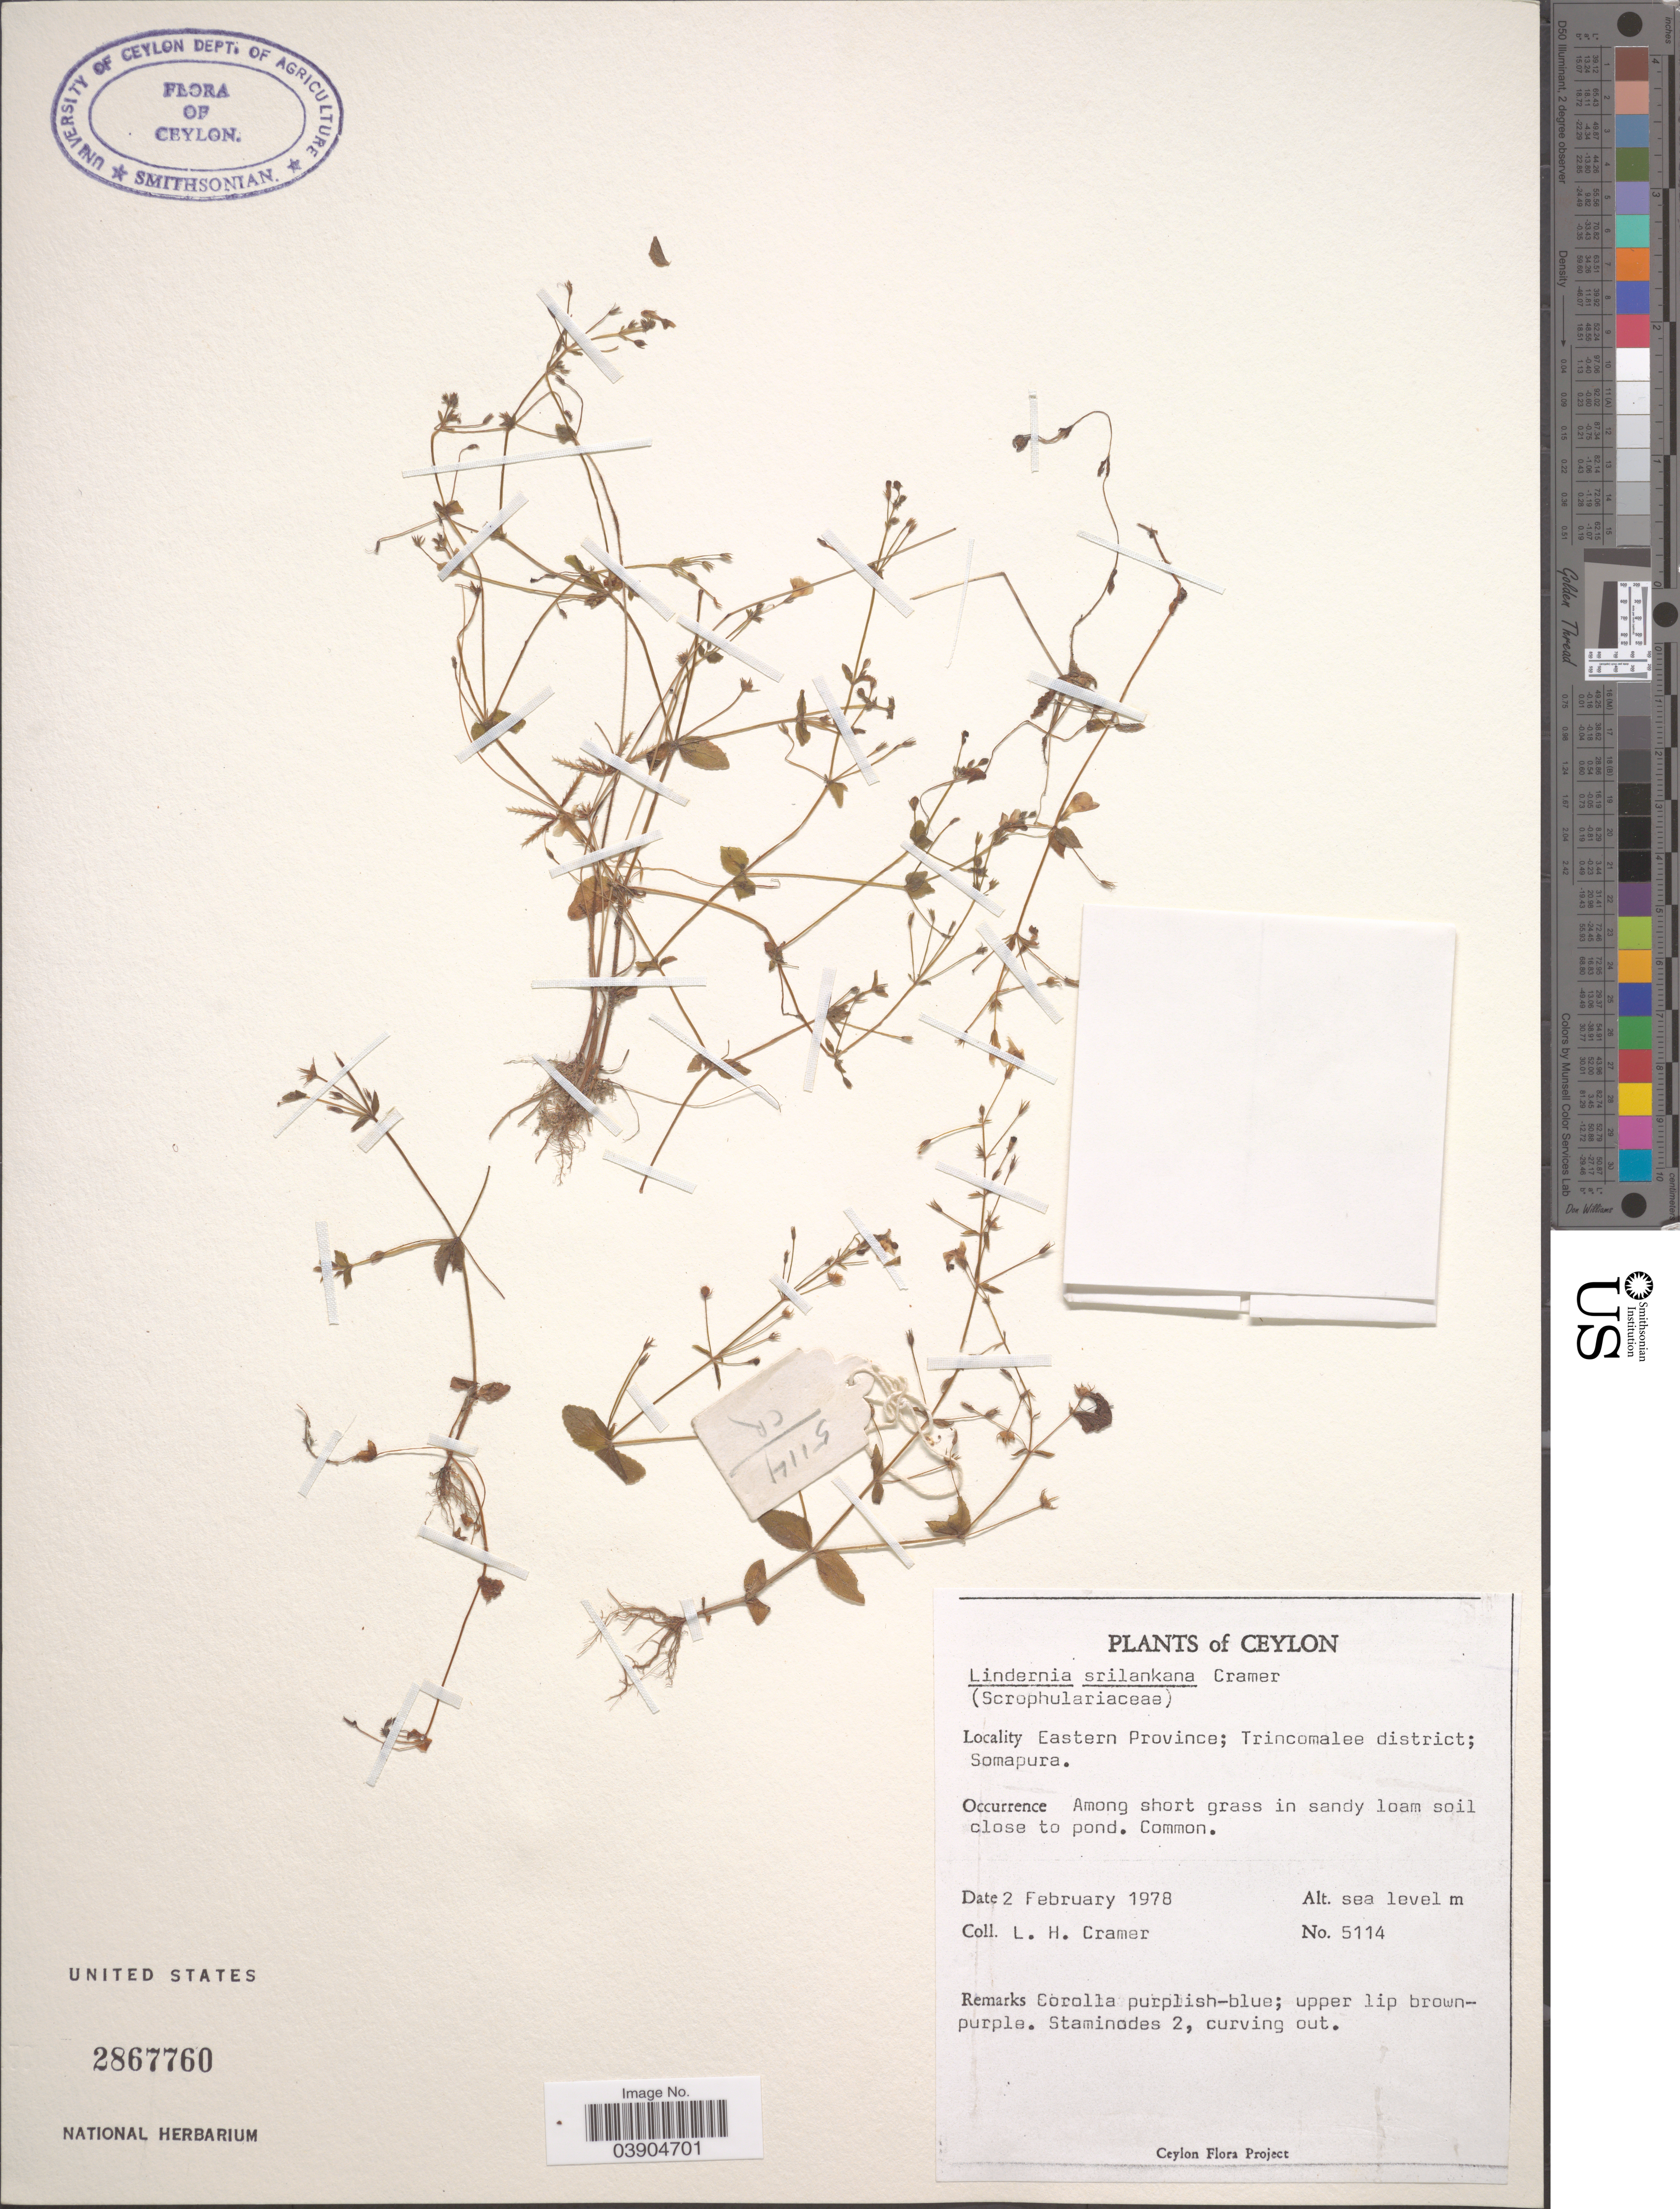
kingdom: Plantae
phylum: Tracheophyta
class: Magnoliopsida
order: Lamiales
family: Linderniaceae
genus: Lindernia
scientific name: Lindernia srilankana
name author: L.H. Cramer & Philcox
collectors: L. H. Cramer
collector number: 5114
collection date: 1978-02-02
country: Sri Lanka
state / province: Eastern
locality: Ceylon. Trincomalee district; Somapura.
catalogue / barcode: US 2867760